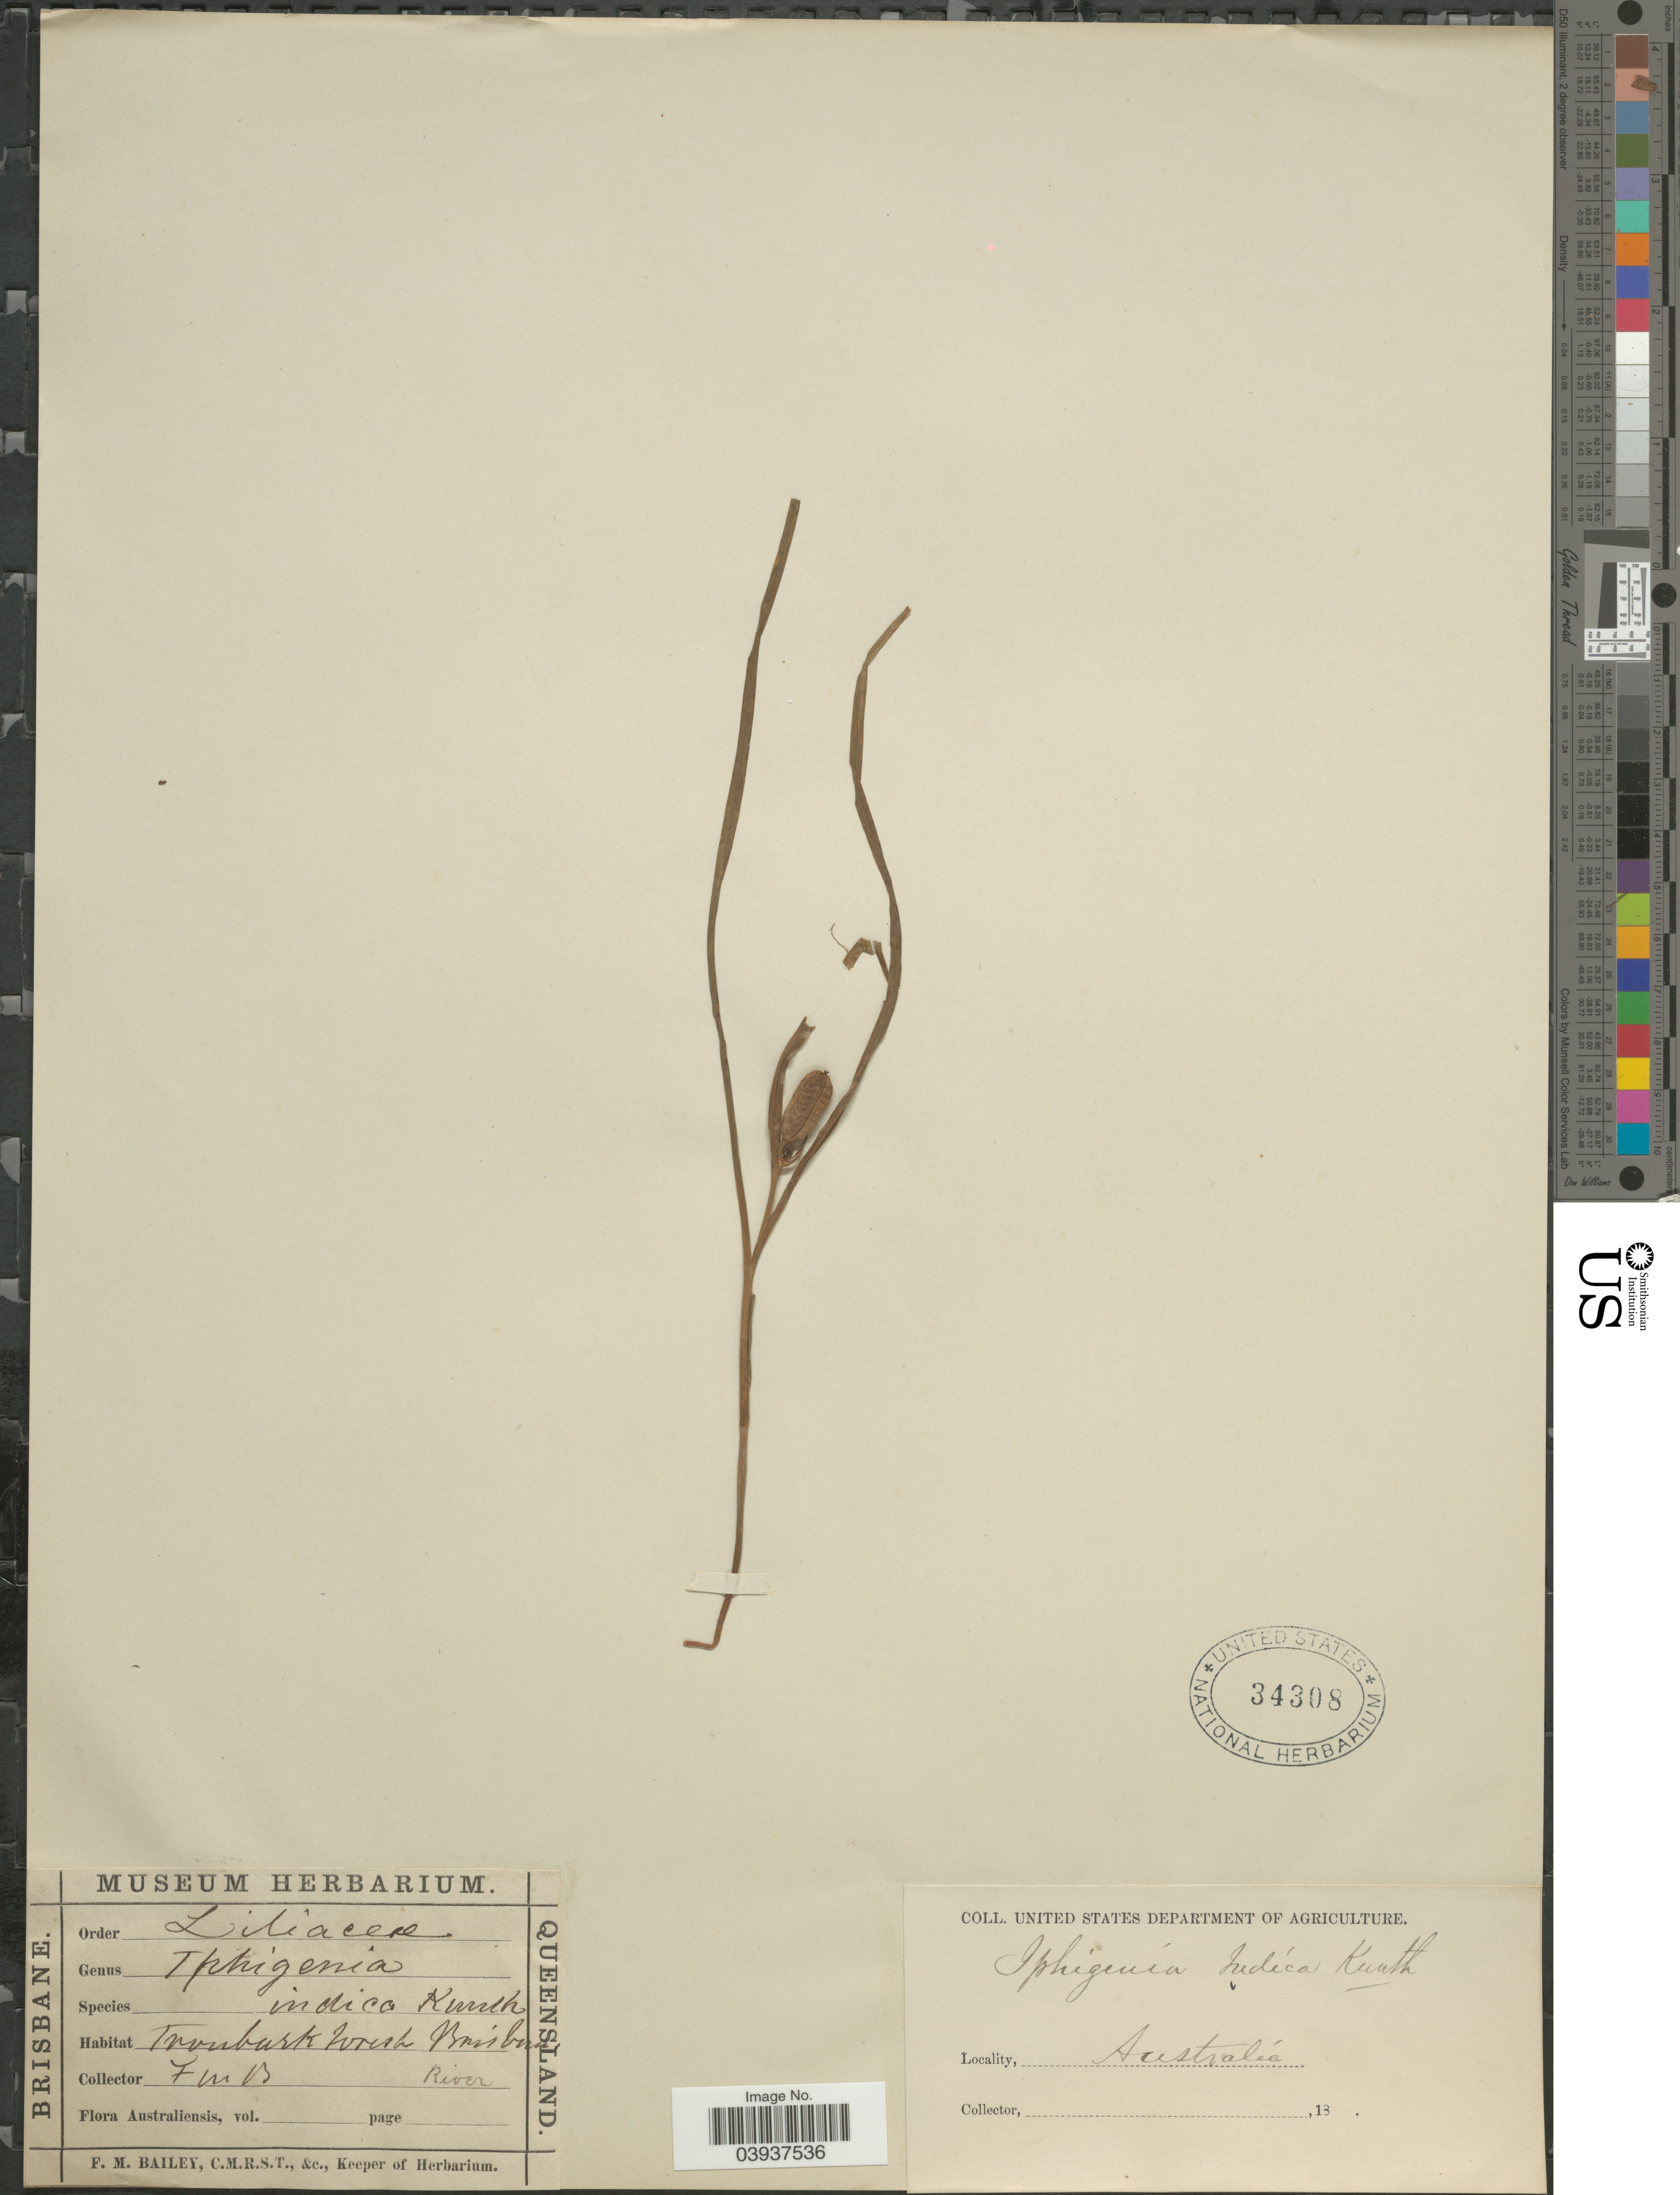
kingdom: Plantae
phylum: Tracheophyta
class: Liliopsida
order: Liliales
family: Colchicaceae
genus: Iphigenia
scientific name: Iphigenia indica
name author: (L.) A. Gray ex Kunth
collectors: F. M. Bailey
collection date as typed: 18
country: Australia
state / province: Queensland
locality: Brisbane. Treebark forest Brisbane River.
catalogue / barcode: US 34308